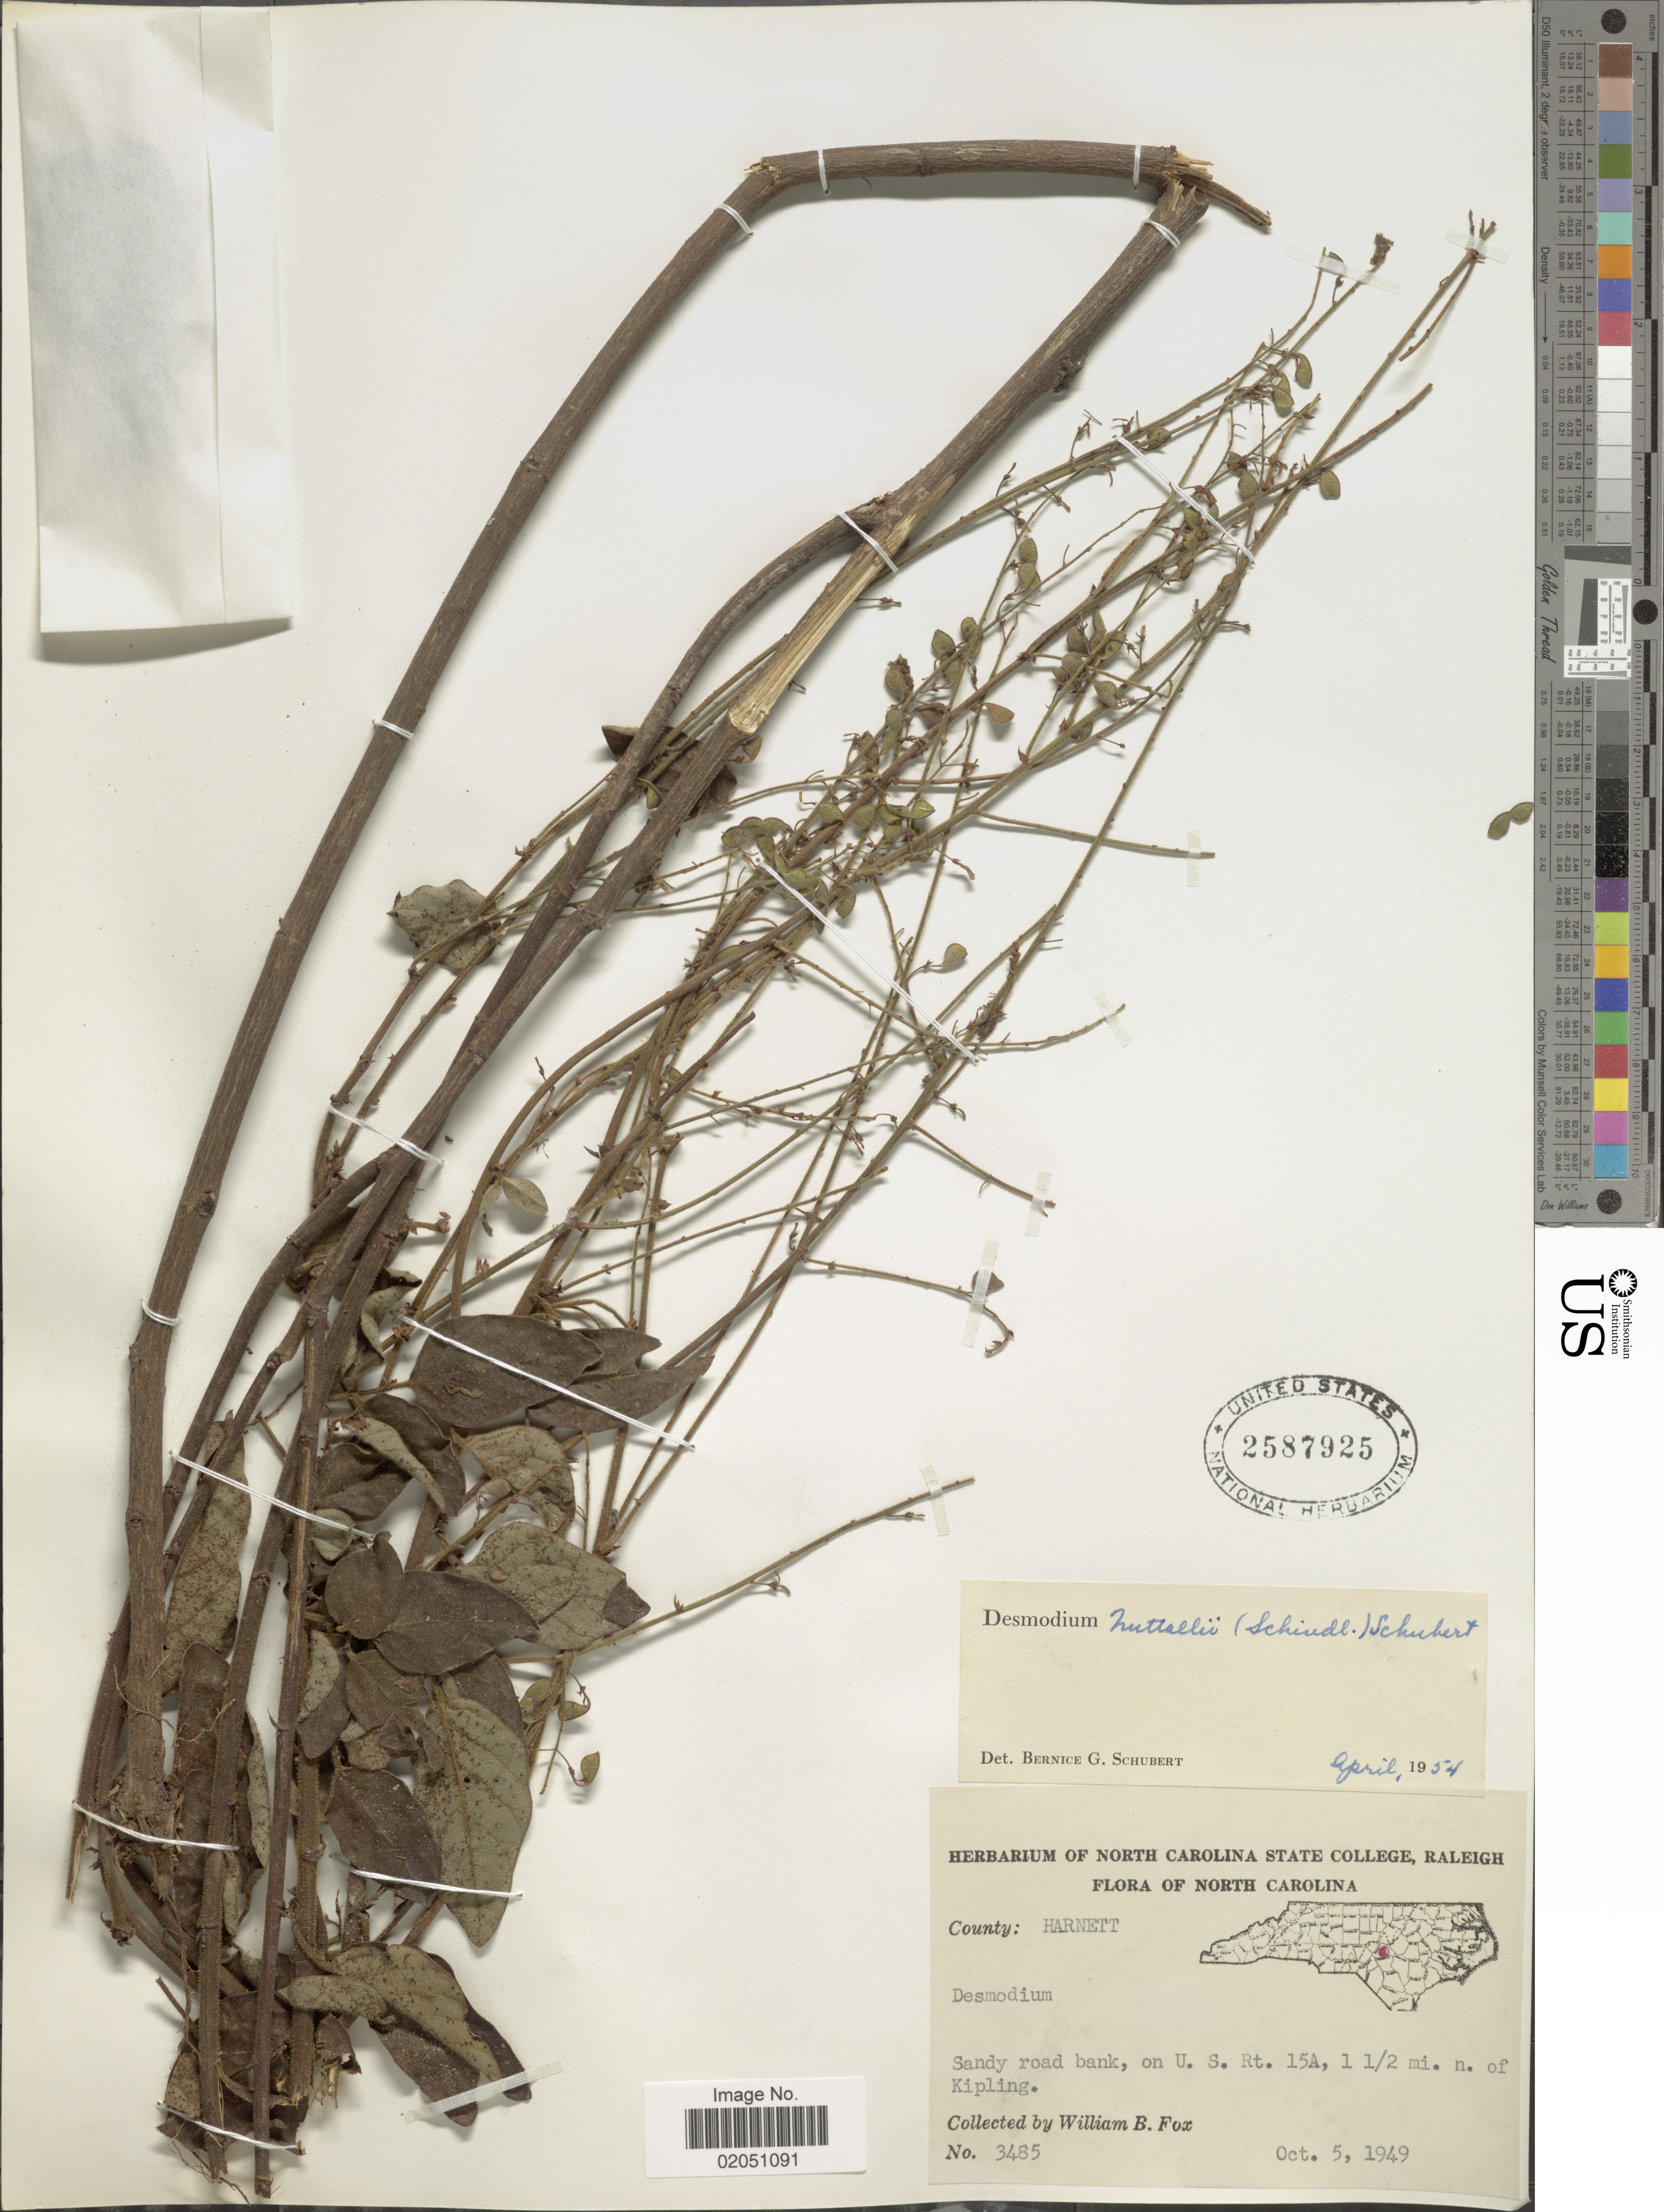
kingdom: Plantae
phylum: Tracheophyta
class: Magnoliopsida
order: Fabales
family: Fabaceae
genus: Desmodium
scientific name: Desmodium nuttallii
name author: (Schindl.) B.G. Schub.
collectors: W. B. Fox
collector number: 3485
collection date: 1949-10-05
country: United States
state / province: North Carolina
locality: County: Harnett, Sandy road bank, on U.S. Rt. 15A, 1½ mi. n of Kipling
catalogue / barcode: US 2587925